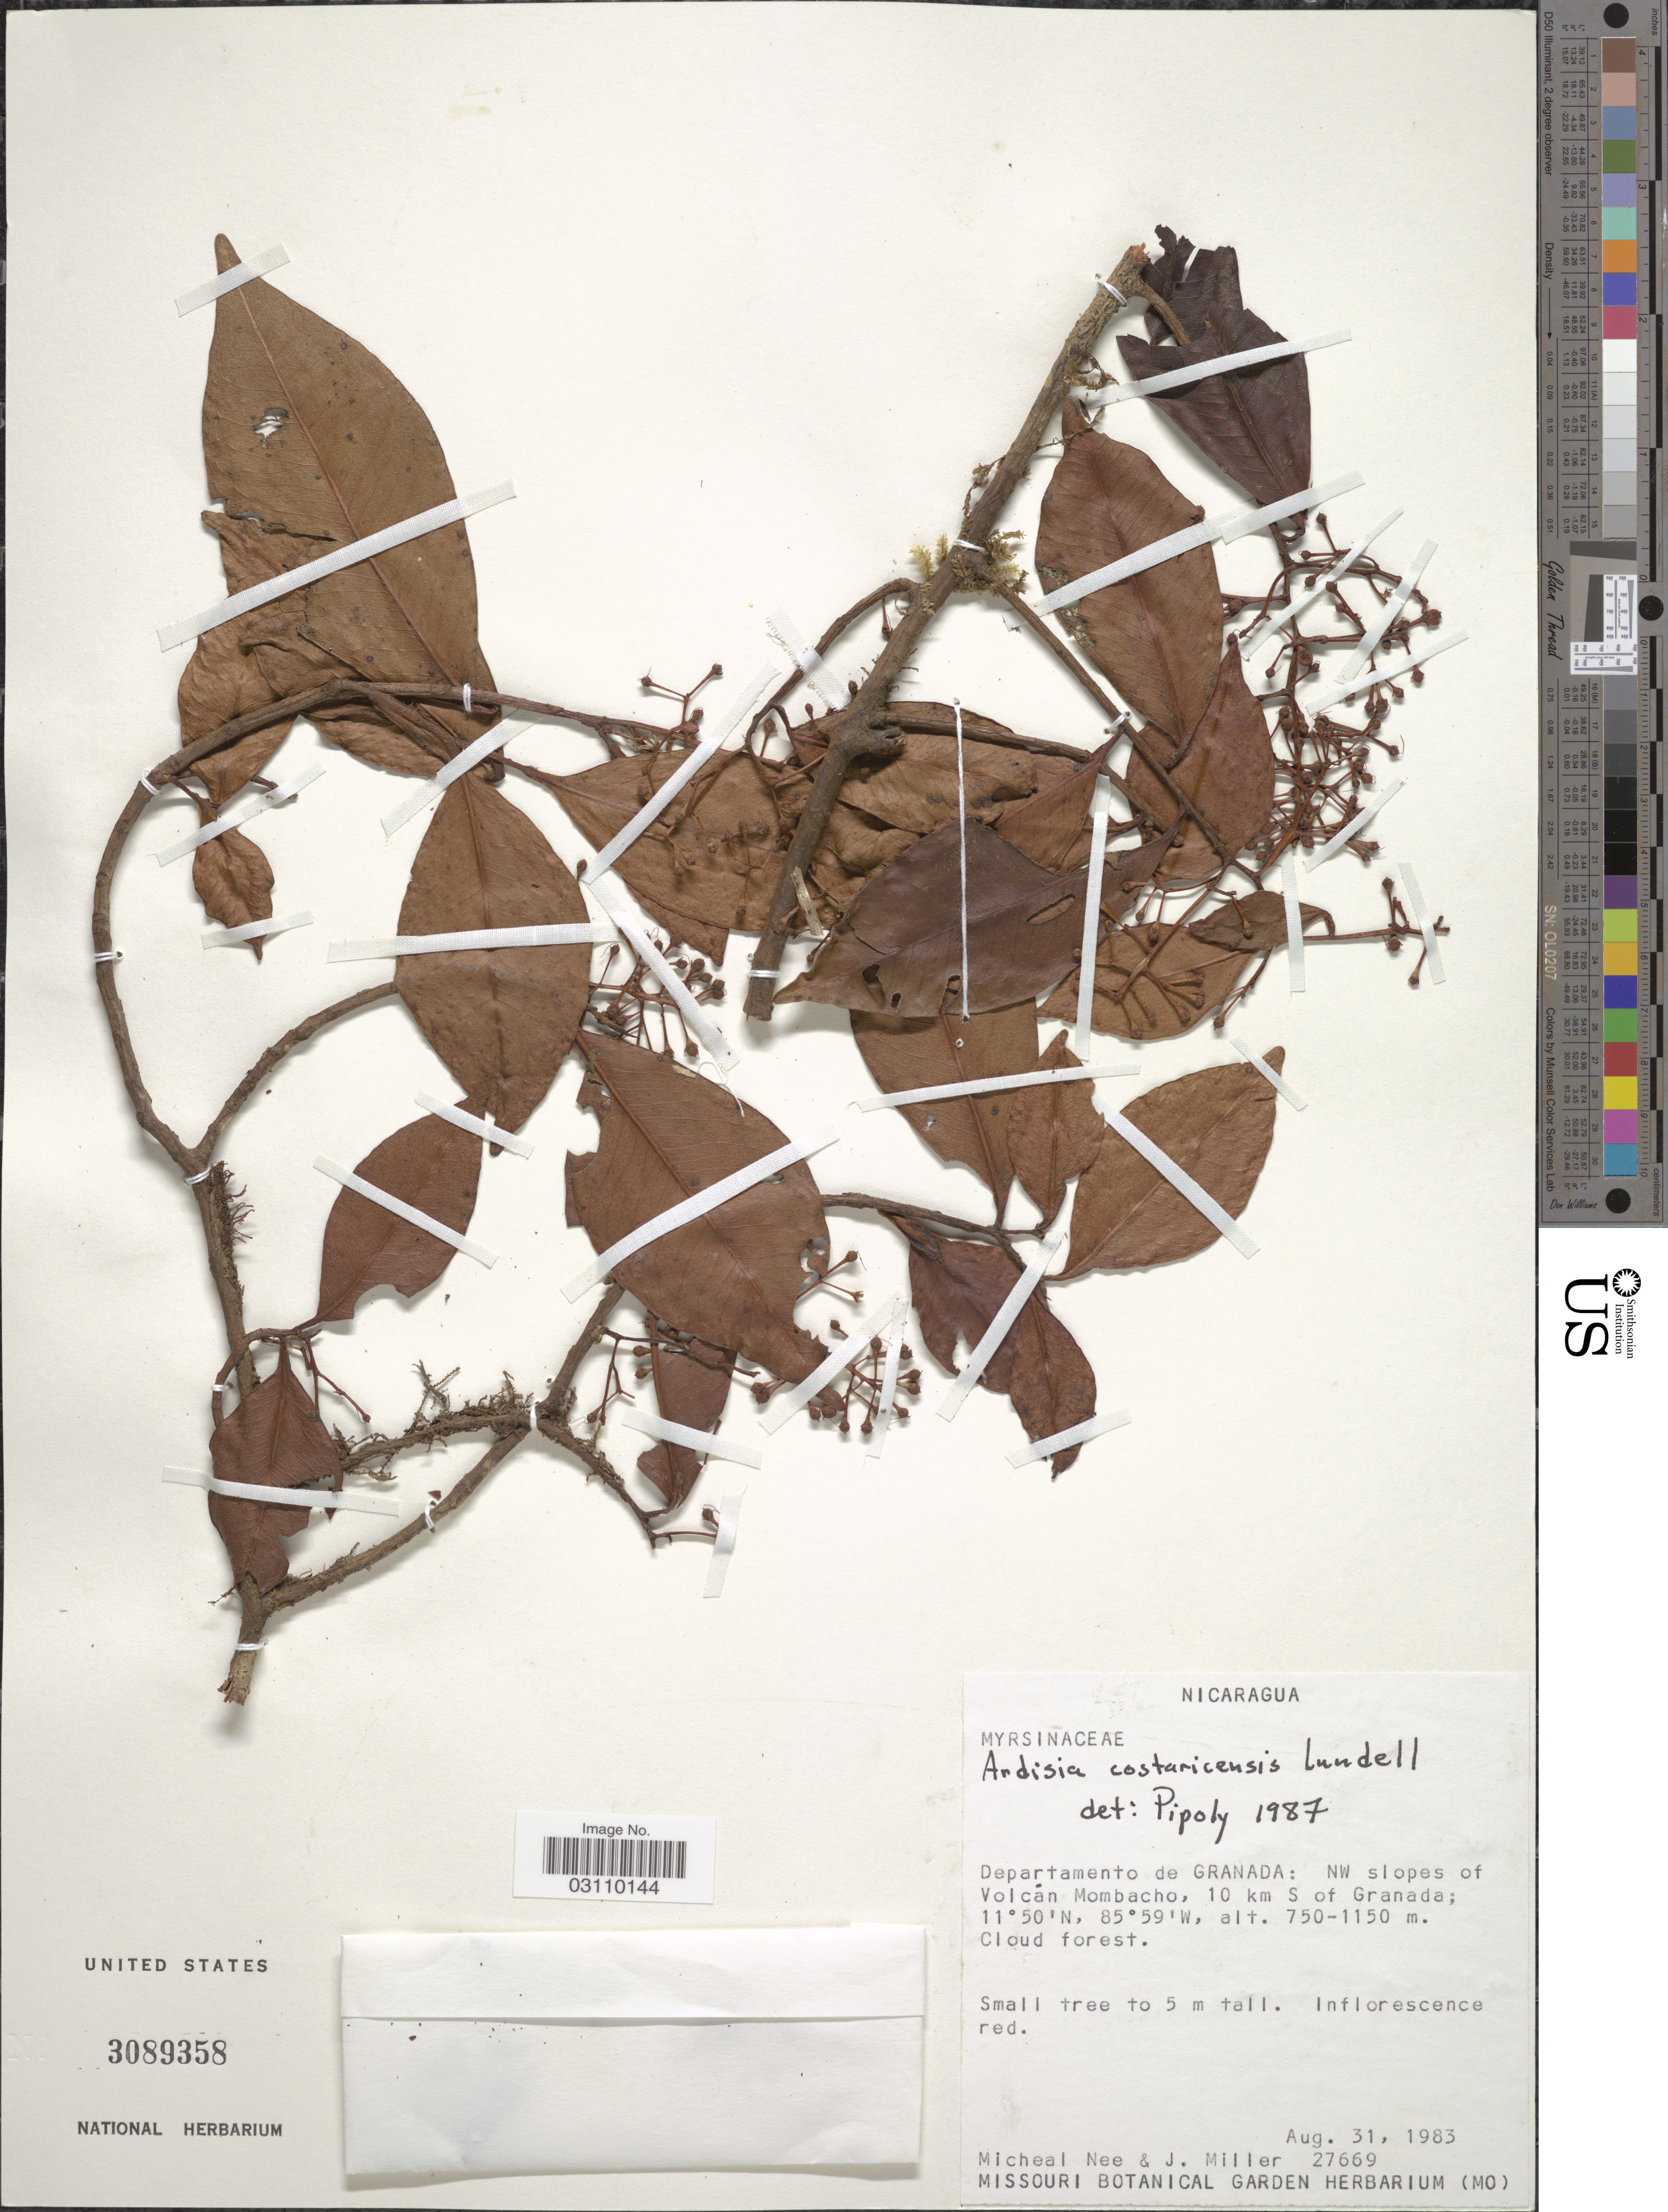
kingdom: Plantae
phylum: Tracheophyta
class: Magnoliopsida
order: Ericales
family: Primulaceae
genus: Ardisia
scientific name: Ardisia costaricensis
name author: Lundell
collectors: M. Nee & J. Miller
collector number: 27669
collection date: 1983-08-31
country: Nicaragua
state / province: Granada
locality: Departamento de Granada: NW slopes of Volcán Mombacho, 10 km S of Granada.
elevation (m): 750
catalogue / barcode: US 3089358